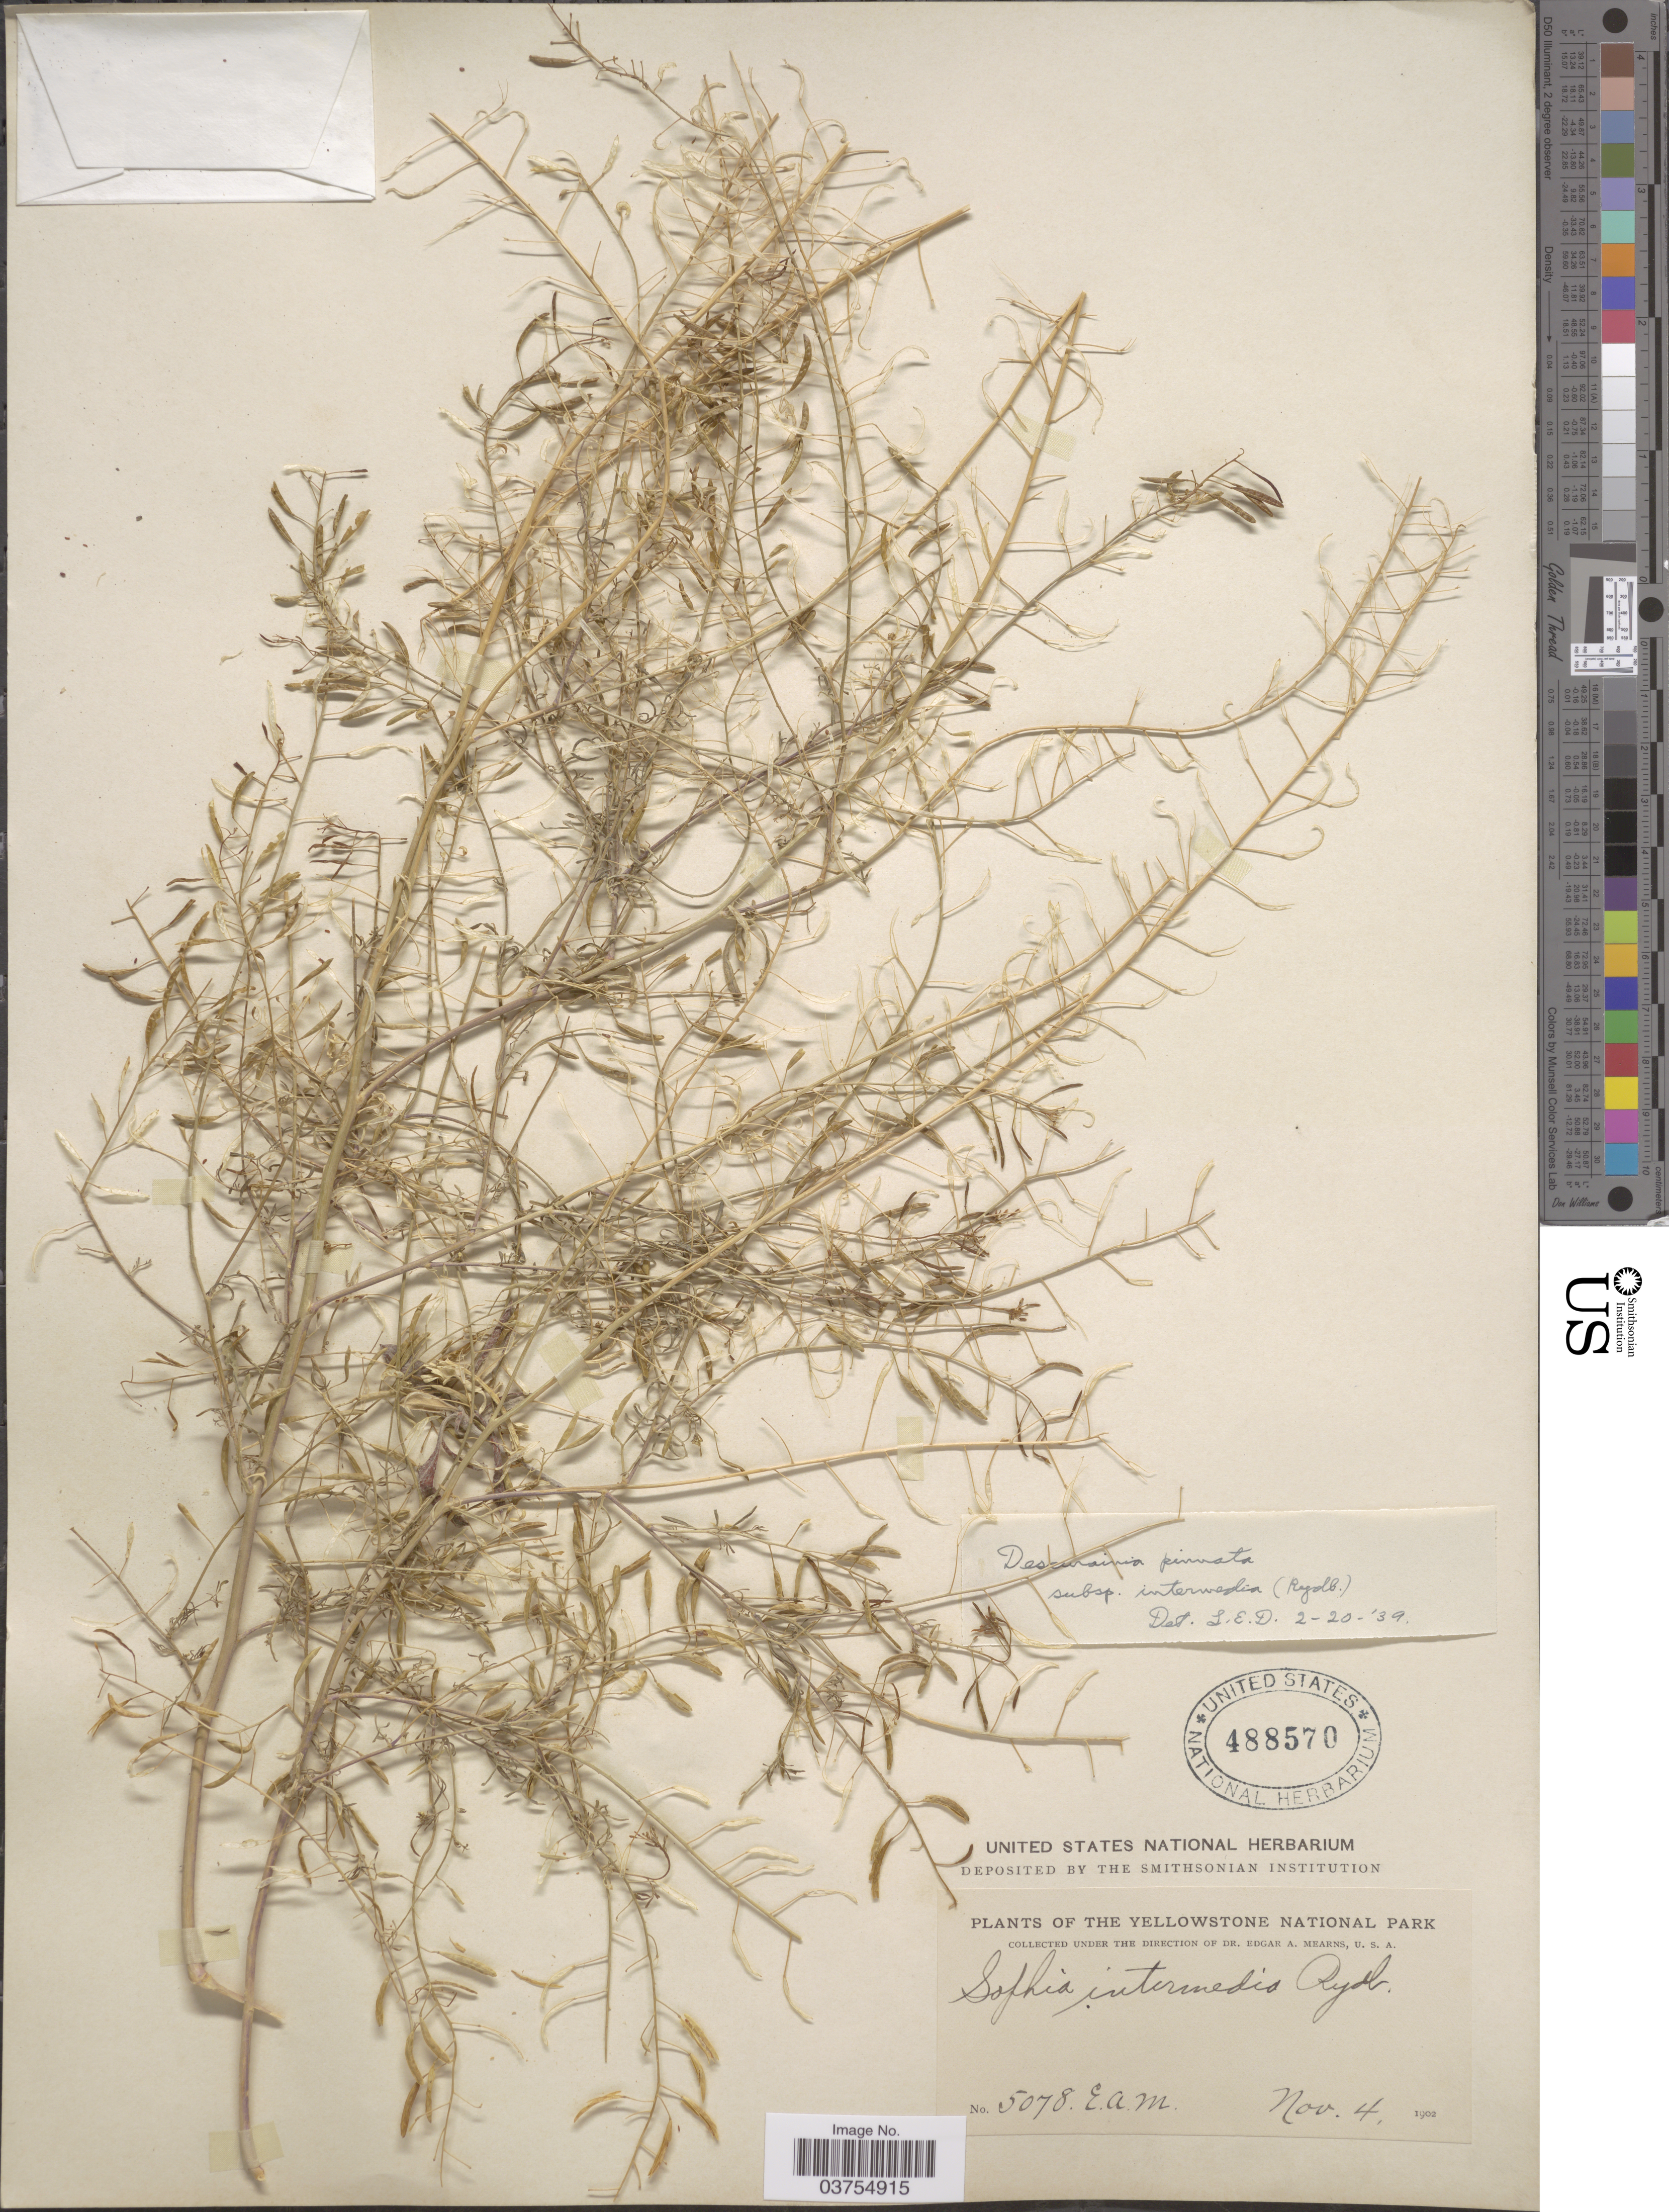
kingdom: Plantae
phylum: Tracheophyta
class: Magnoliopsida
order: Brassicales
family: Brassicaceae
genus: Descurainia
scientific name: Descurainia pinnata subsp. intermedia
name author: (Rydb.) Detling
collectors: E. A. Mearns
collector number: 5078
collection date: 1902-11-04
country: United States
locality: The Yellowstone National Park.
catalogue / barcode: US 488570